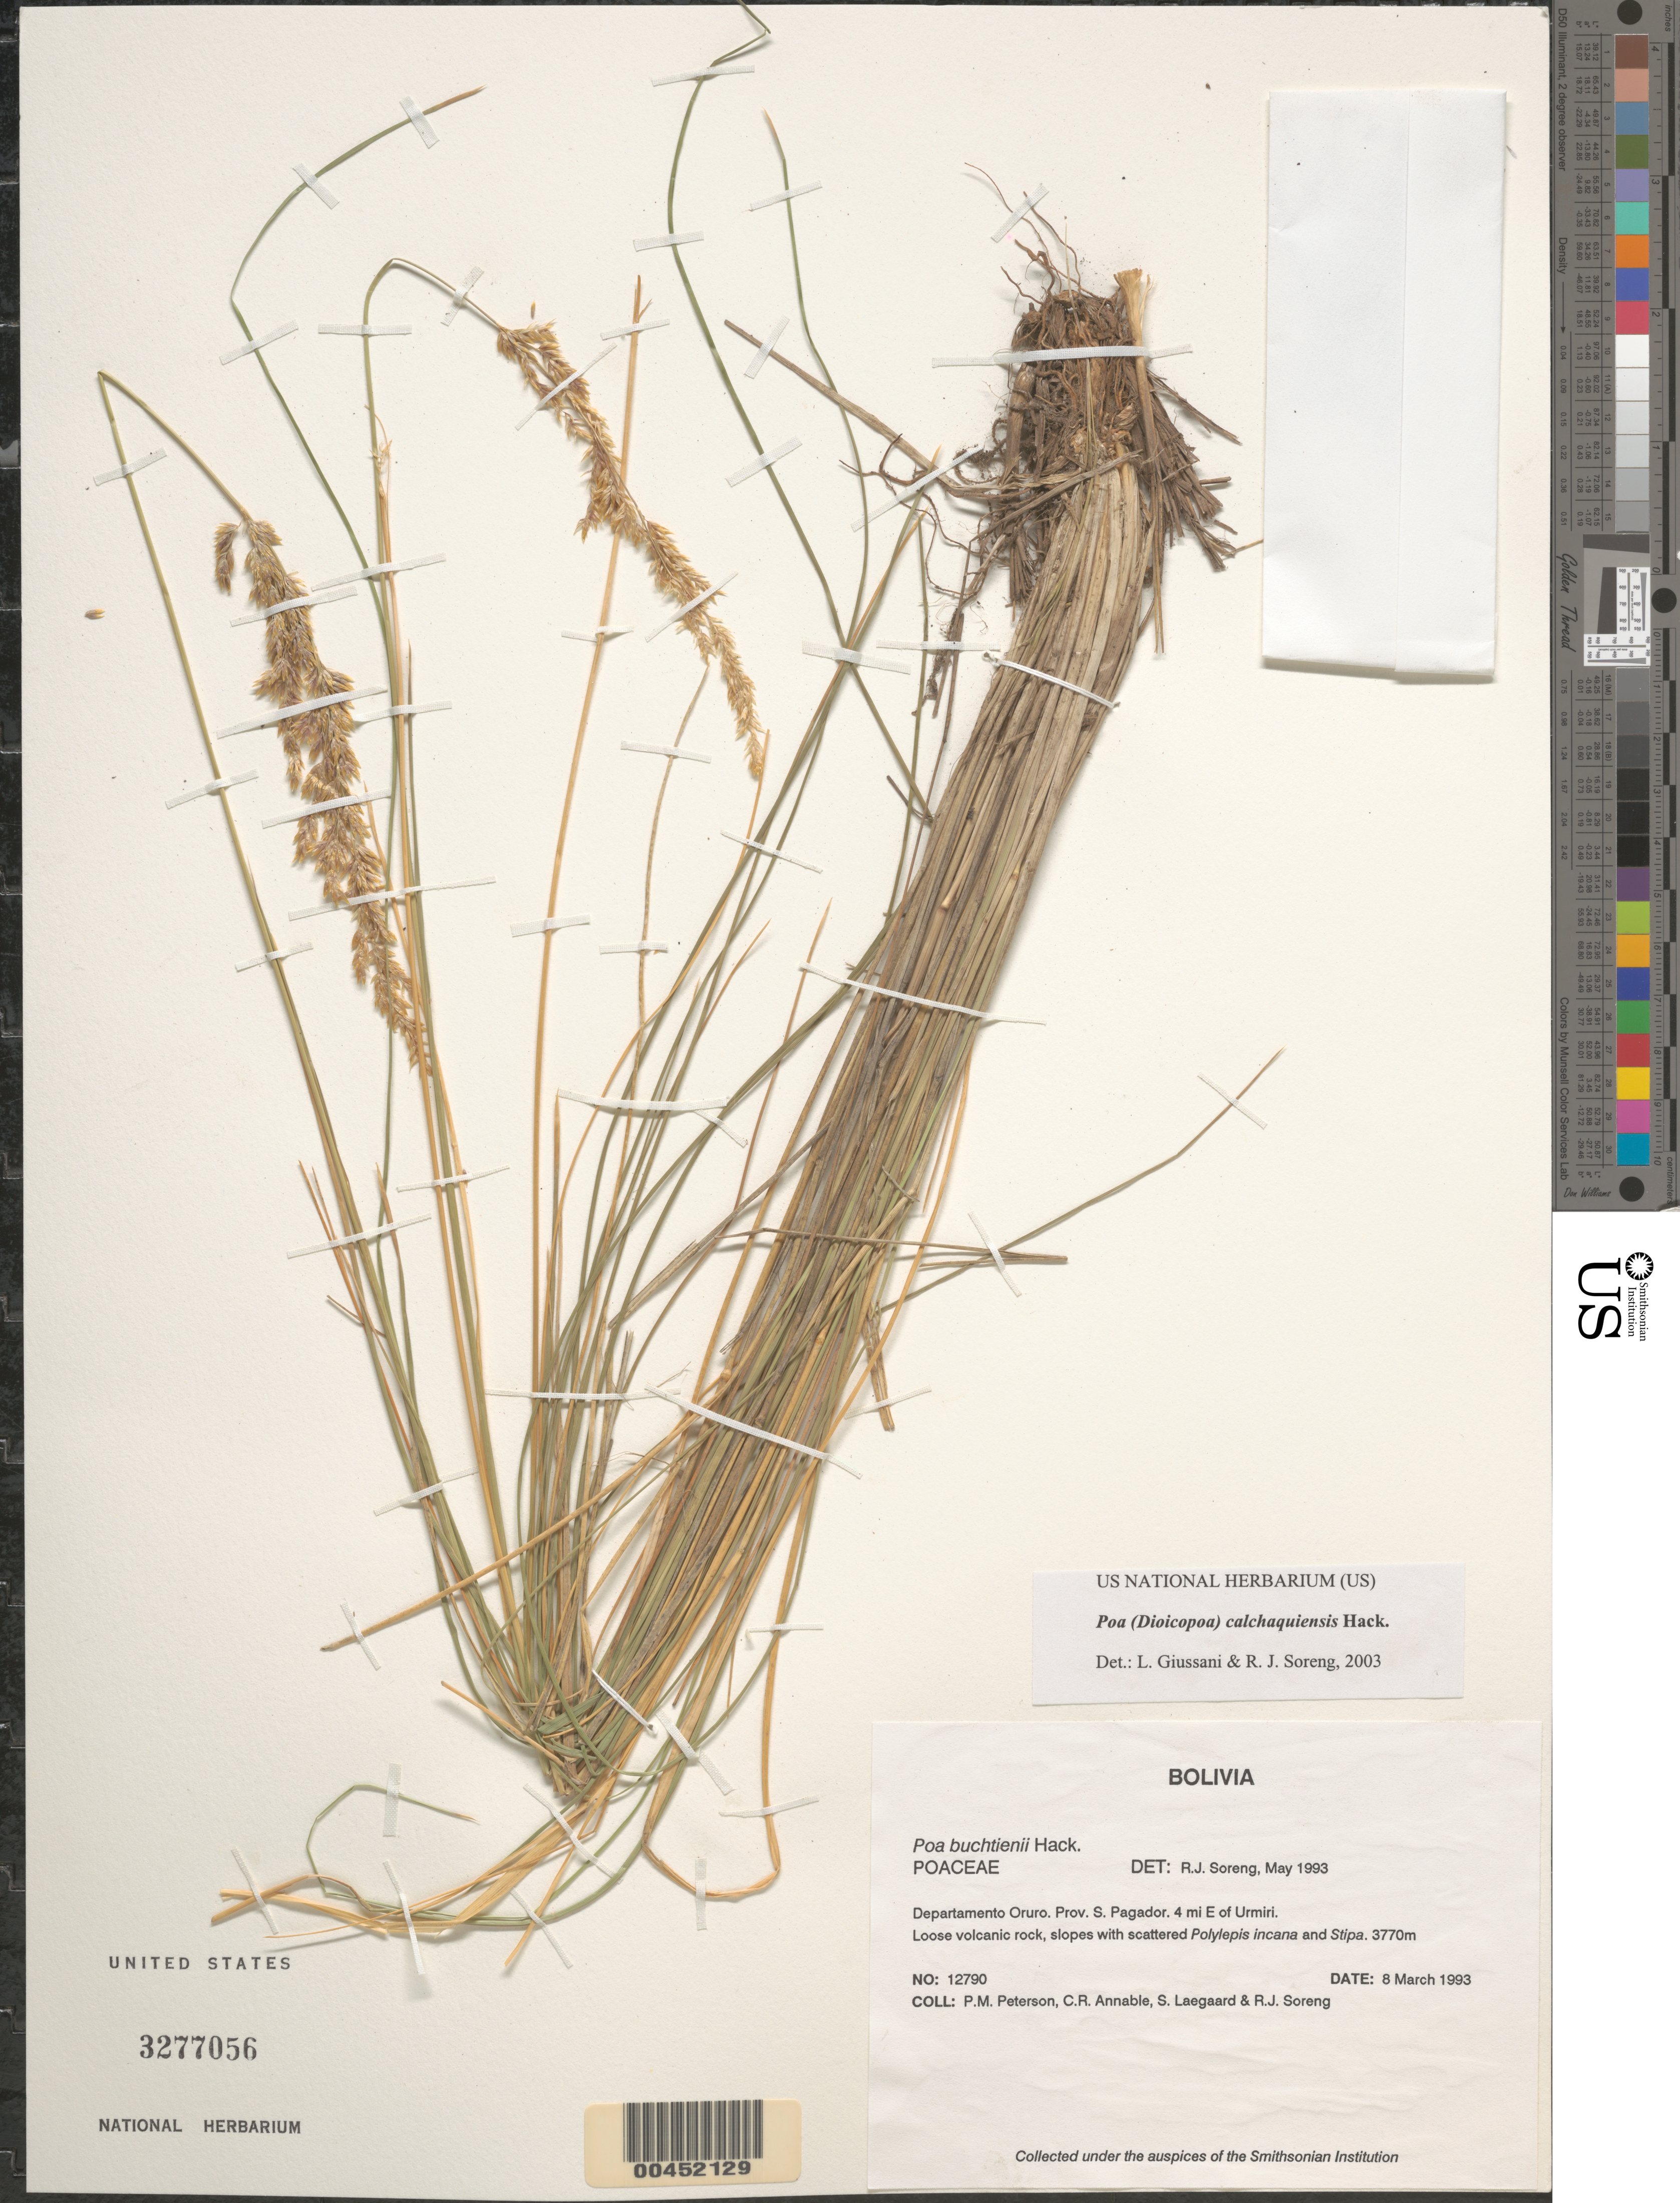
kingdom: Plantae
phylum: Tracheophyta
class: Liliopsida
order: Poales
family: Poaceae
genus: Poa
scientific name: Poa buchtienii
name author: Hack.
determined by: Soreng, Robert J., Research Associate (BOT), Smithsonian Institution - National Museum of Natural History (UNITED STATES)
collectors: P. M. Peterson, C. R. Annable, S. Lægaard & R. J. Soreng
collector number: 12790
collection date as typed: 08 Mar 1993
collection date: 1993-03-08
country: Bolivia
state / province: Oruro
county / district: Sebastián Pagador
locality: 4 mi E of Urmiri.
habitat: Loose volcanic rock, slopes with scattered Polylepis incana and Stipa.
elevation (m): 3770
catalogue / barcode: US 3277056